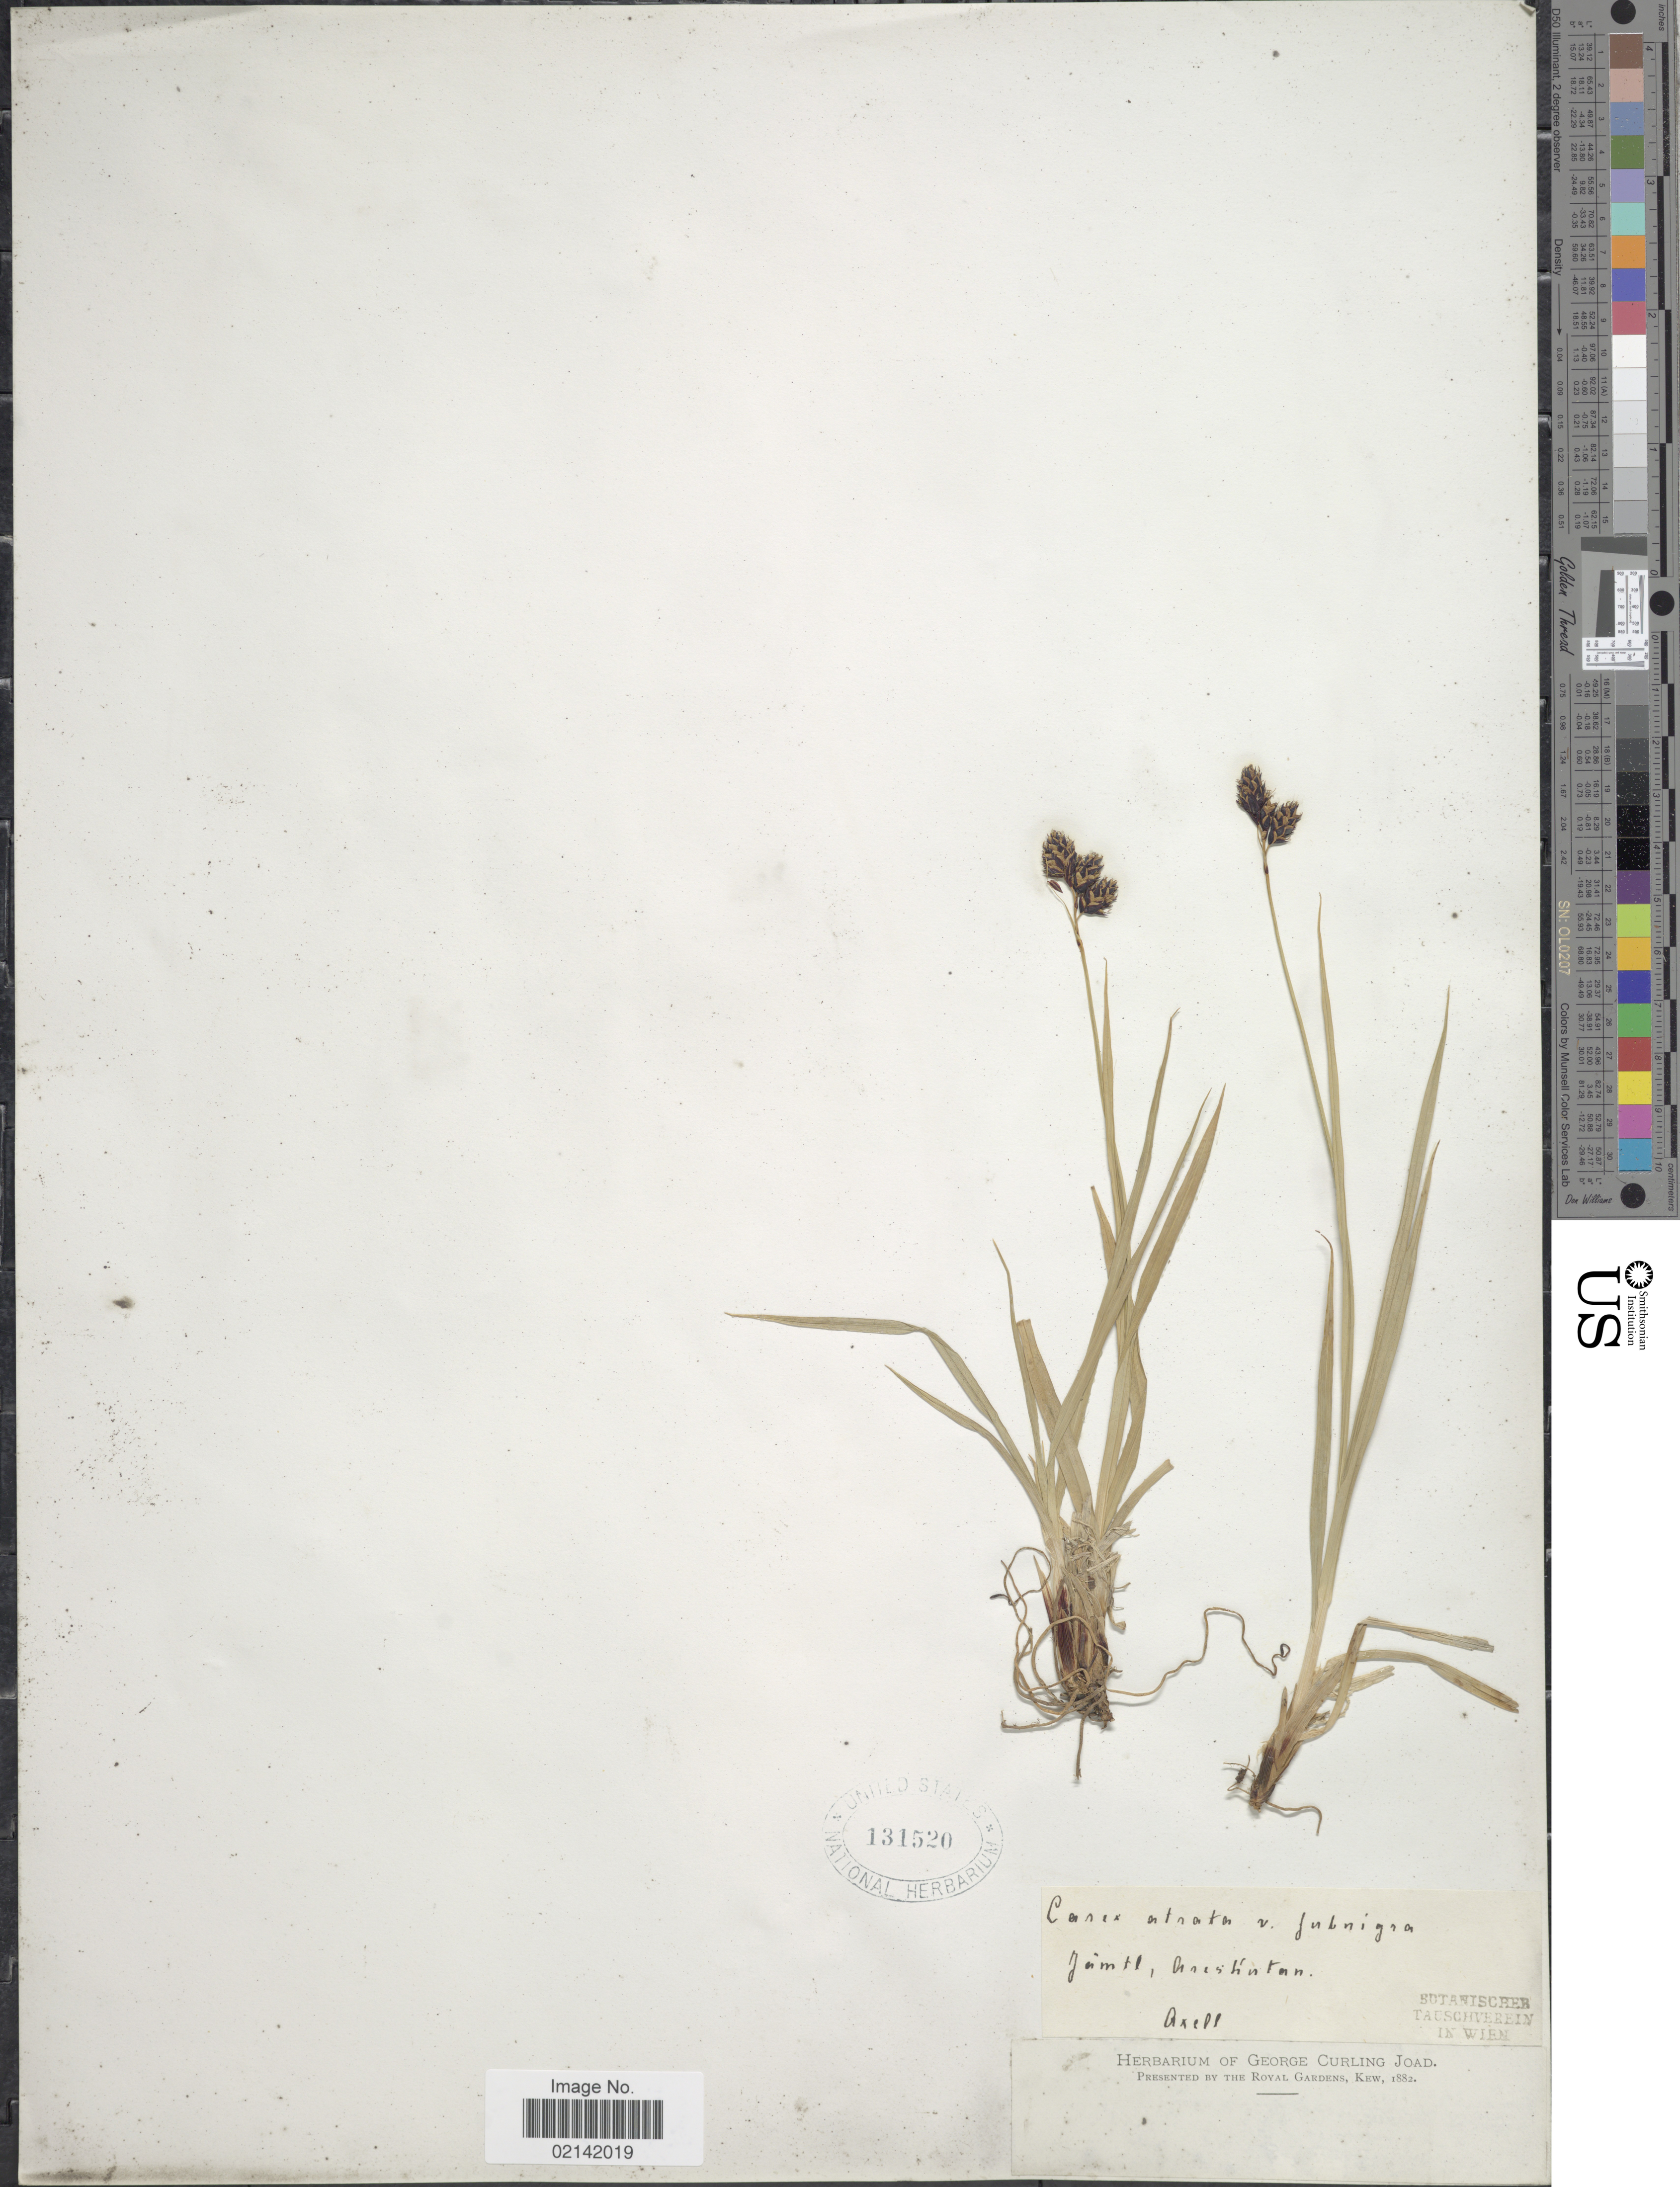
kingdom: Plantae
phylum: Tracheophyta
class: Liliopsida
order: Poales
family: Cyperaceae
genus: Carex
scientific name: Carex atrata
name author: L.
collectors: Axell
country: Sweden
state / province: Jämtland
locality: Jamtl., Åreskutan.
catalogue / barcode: US 131520